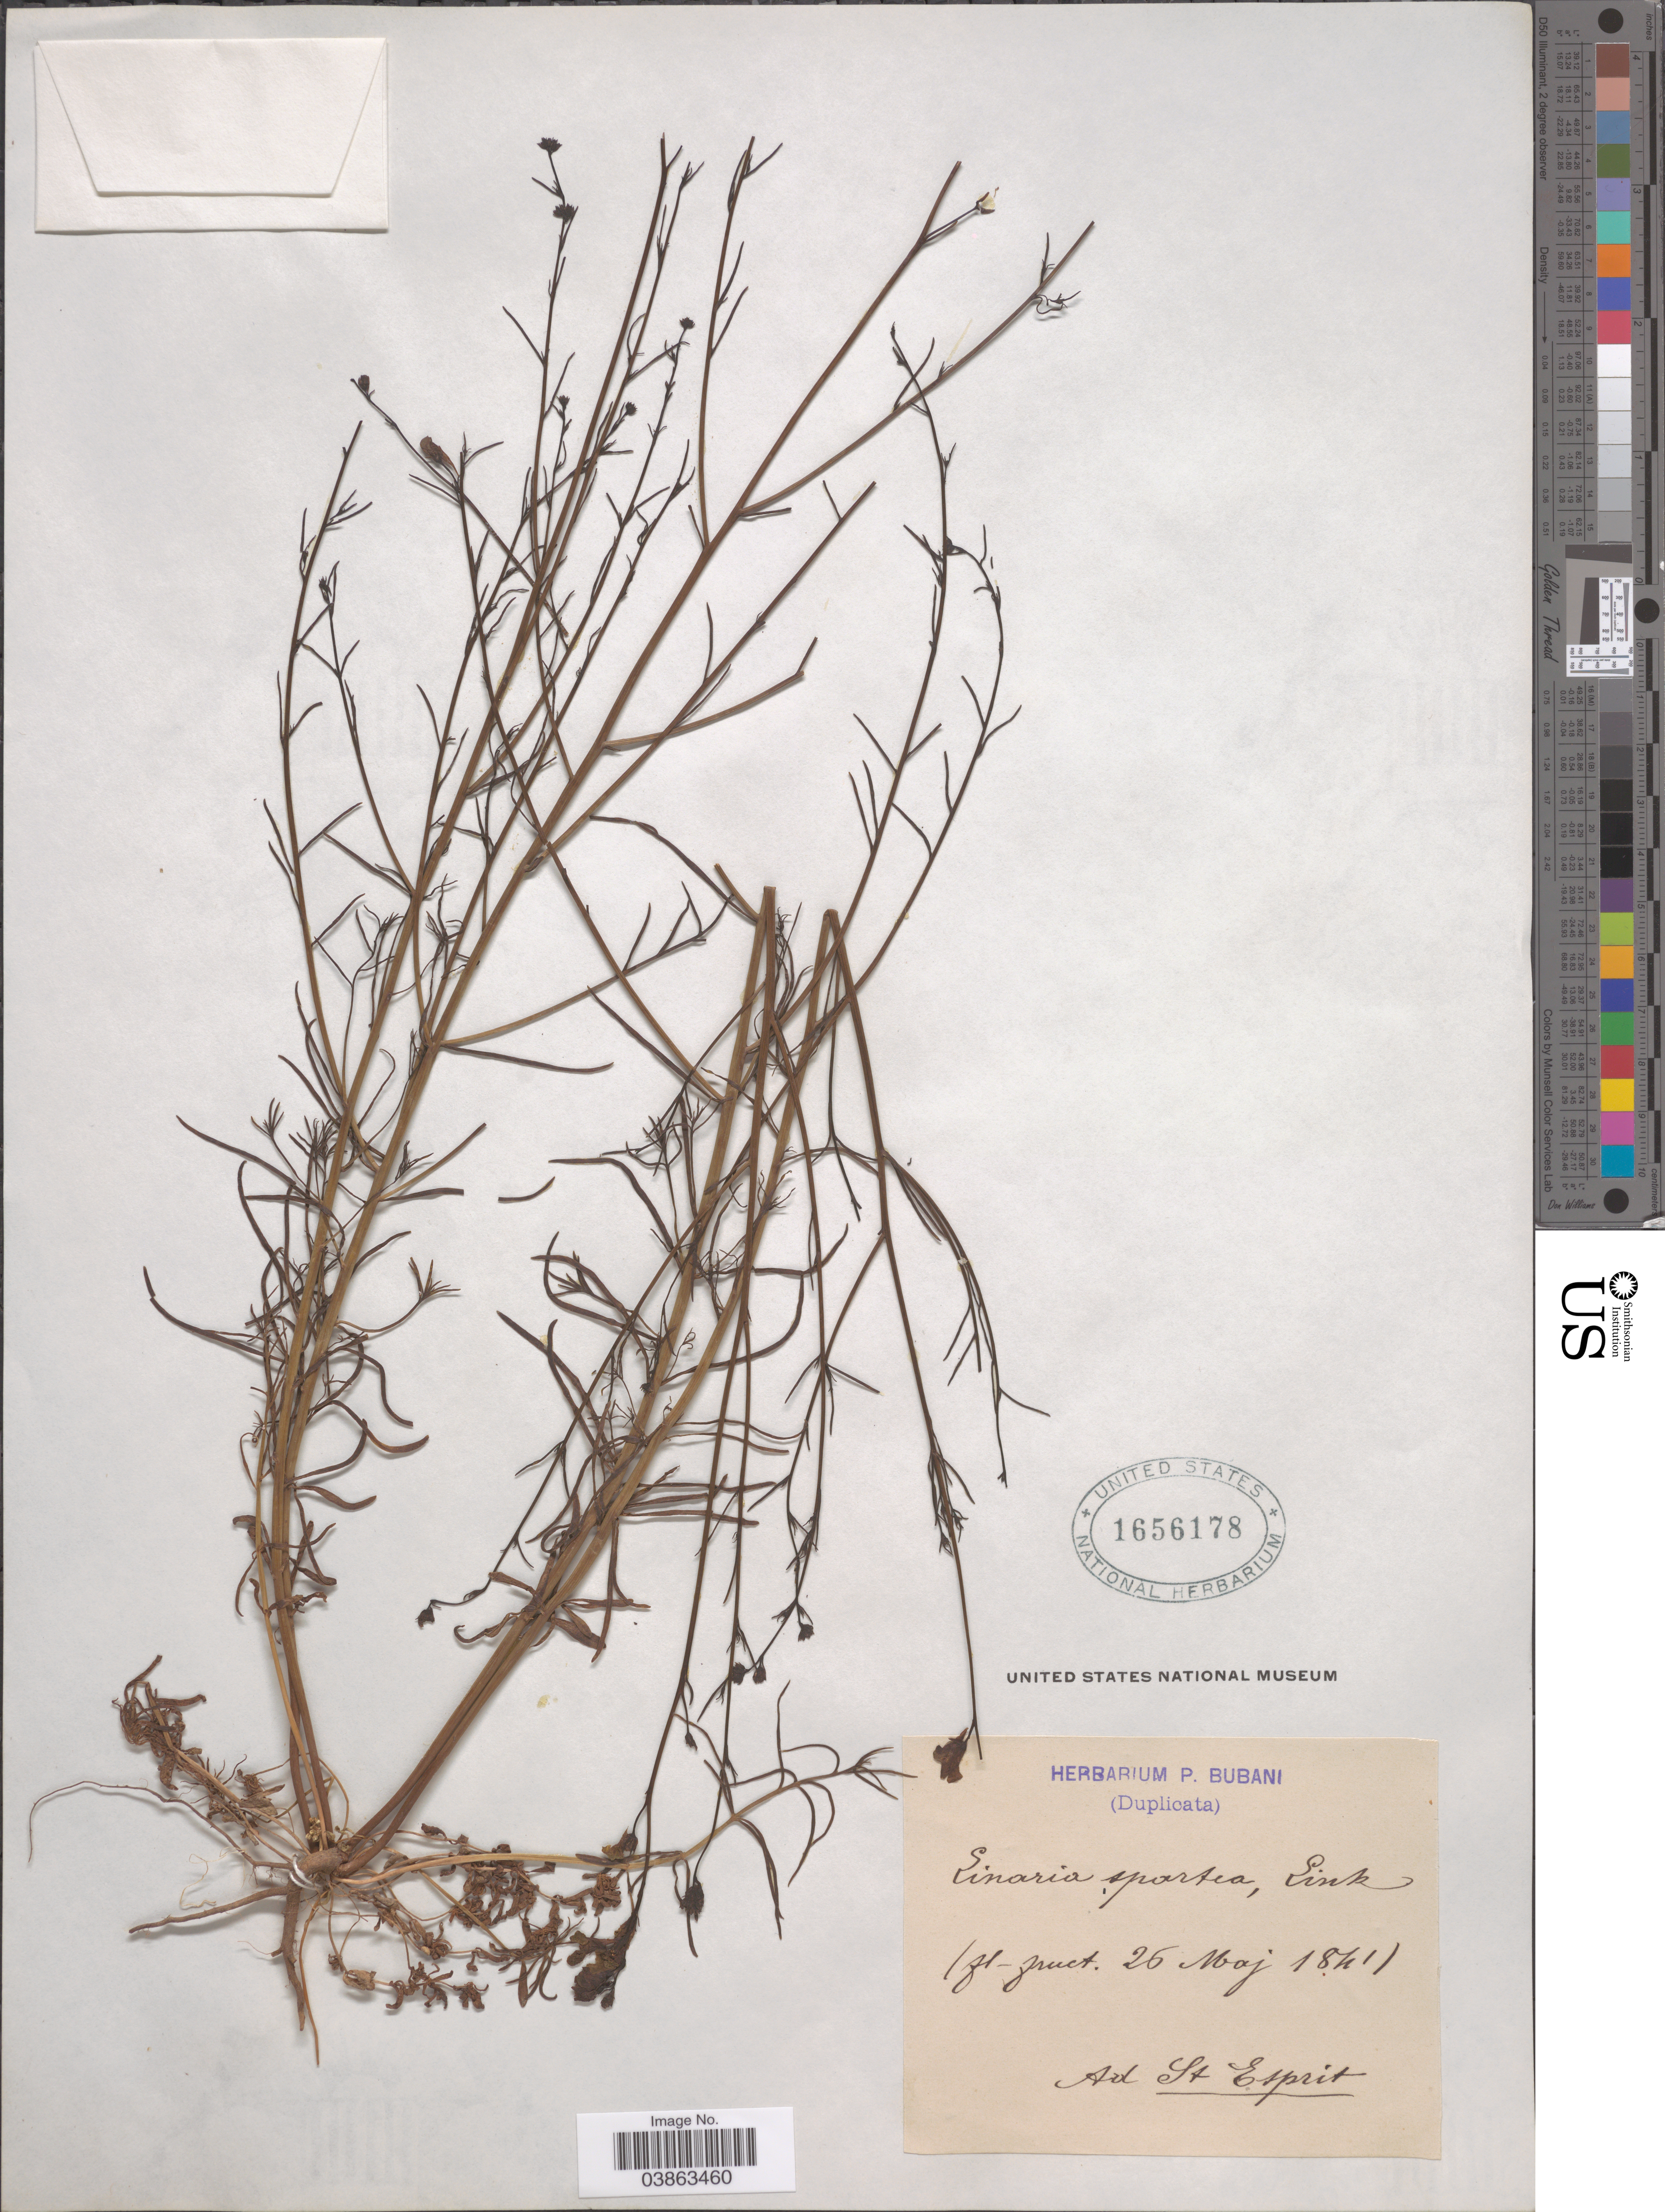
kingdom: Plantae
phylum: Tracheophyta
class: Magnoliopsida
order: Lamiales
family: Plantaginaceae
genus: Linaria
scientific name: Linaria spartea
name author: (L.) Willd.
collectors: ex herb. P. Bubani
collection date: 1841-05-26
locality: Ad St. Esprit.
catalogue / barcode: US 1656178